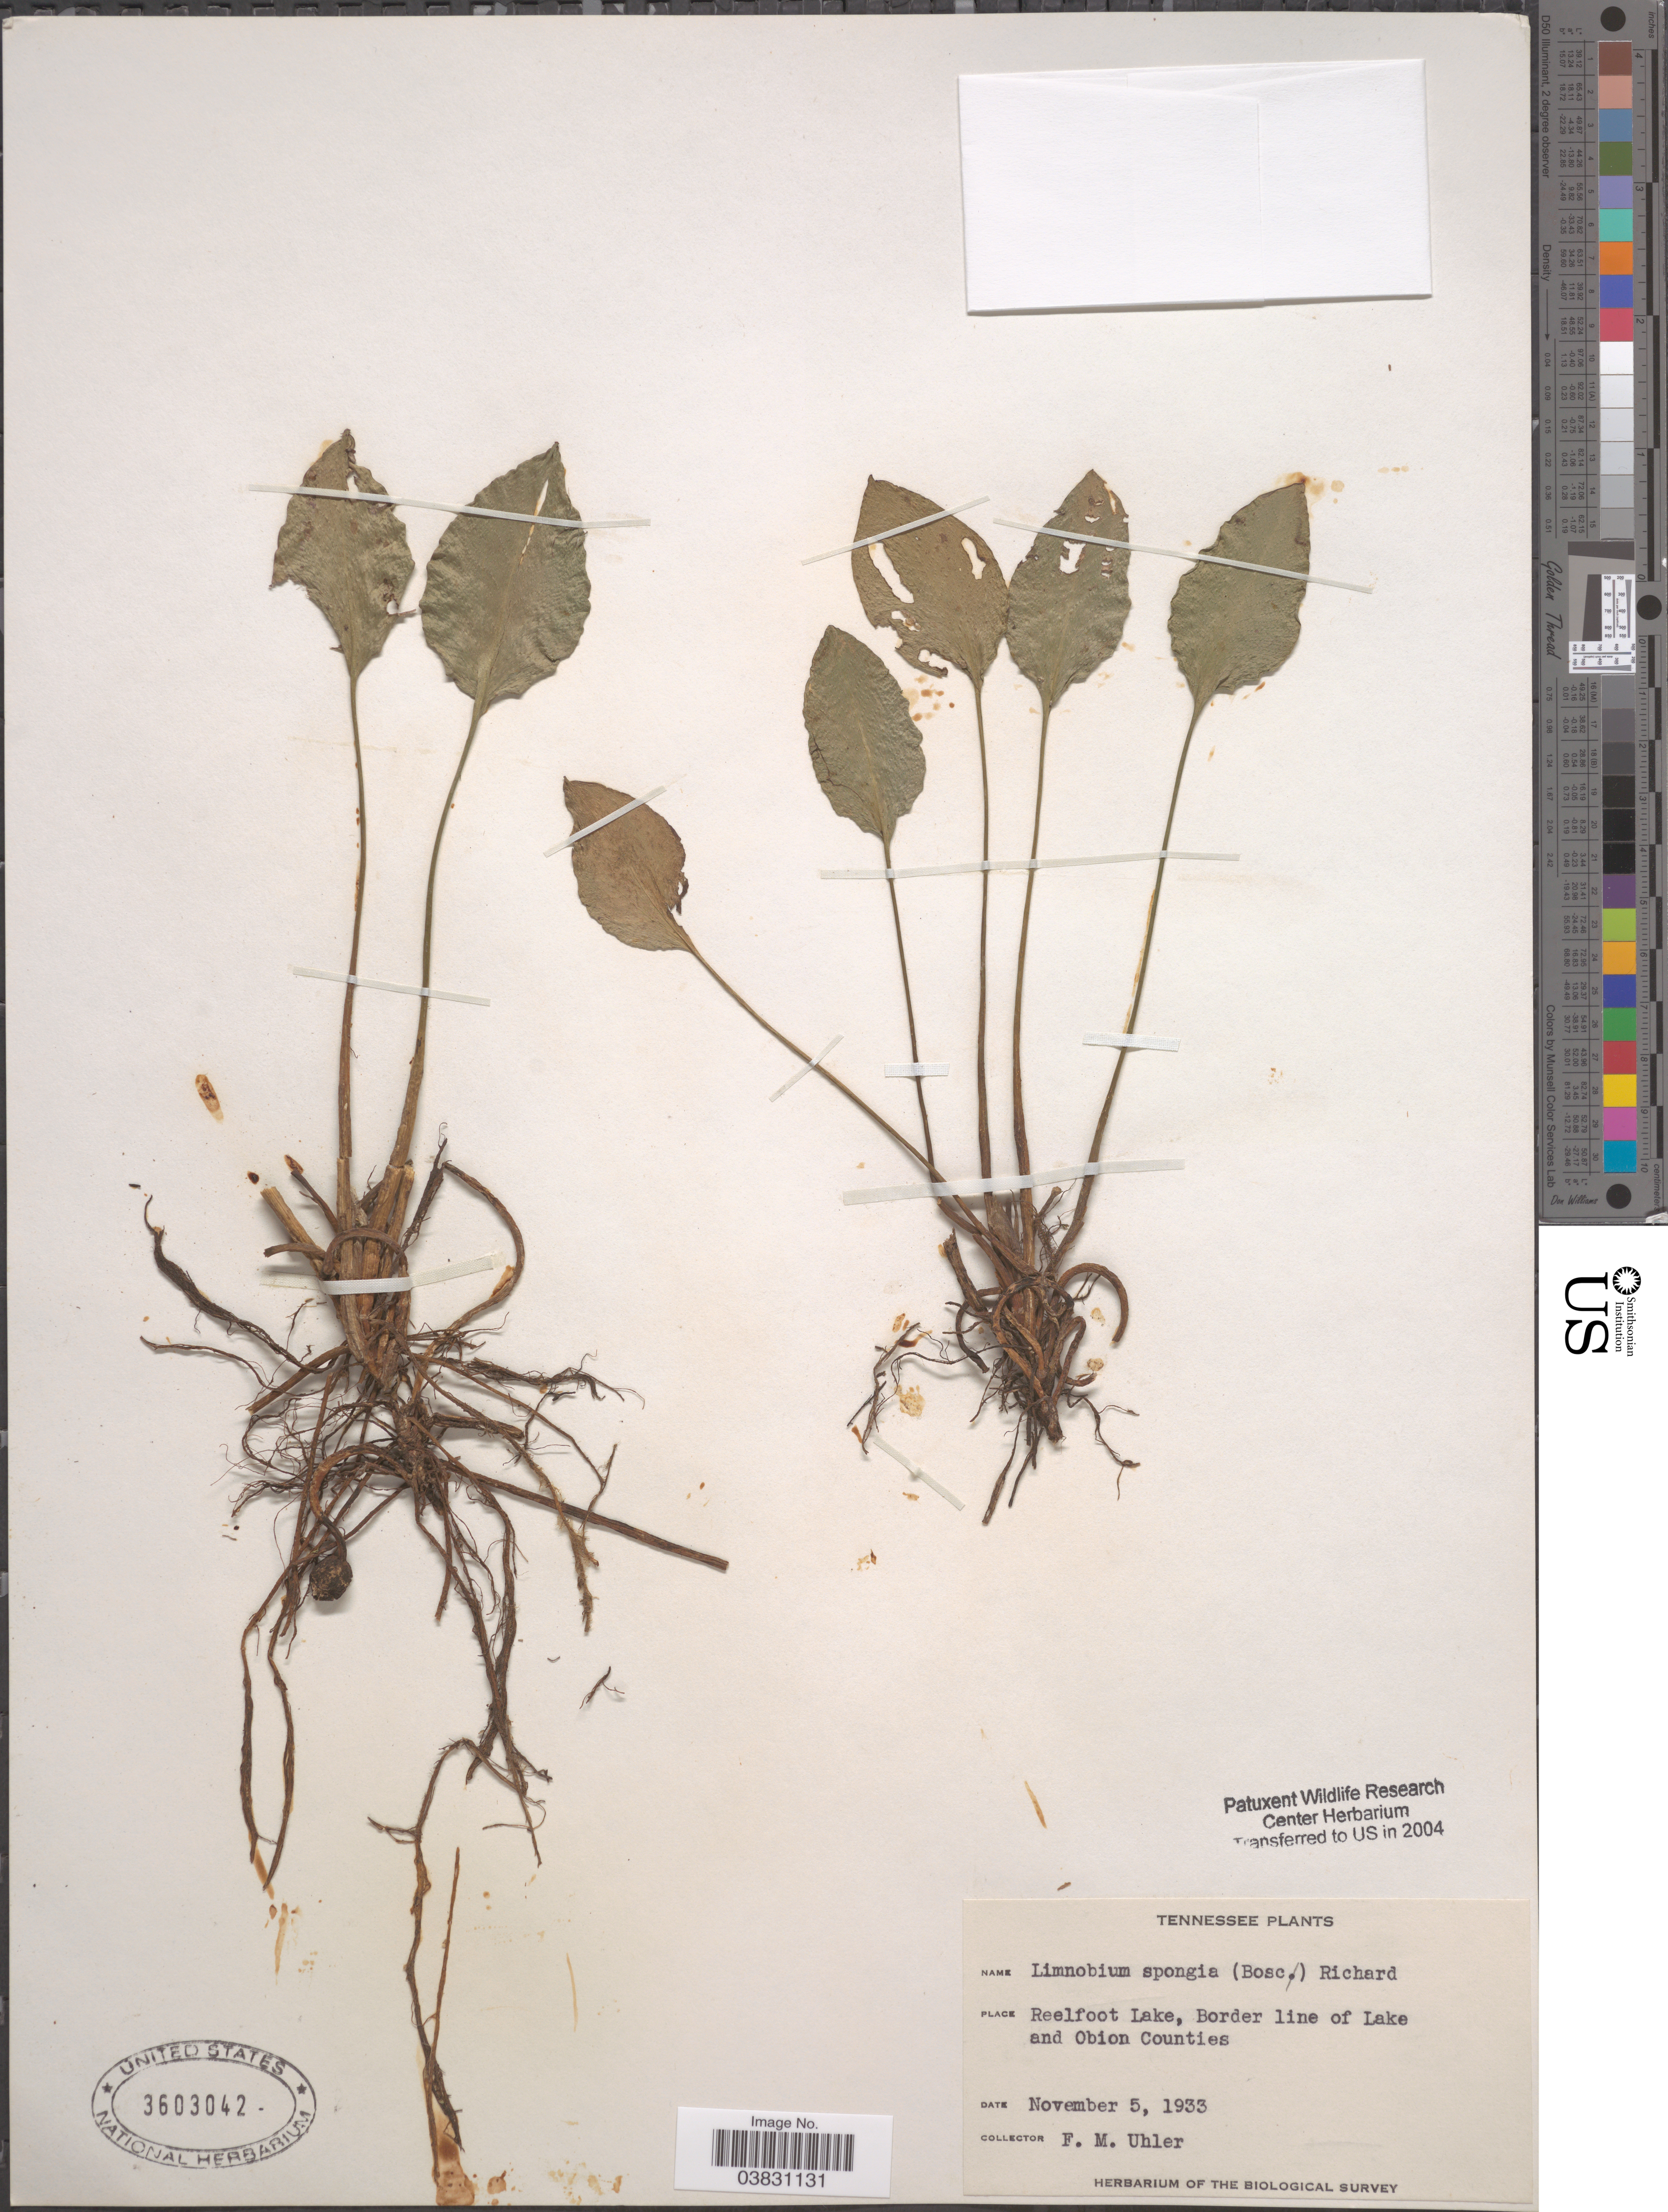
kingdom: Plantae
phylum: Tracheophyta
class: Liliopsida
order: Alismatales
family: Hydrocharitaceae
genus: Limnobium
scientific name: Limnobium spongia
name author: (Bosc) Rich. ex Steud.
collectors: F. M. Uhler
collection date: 1933-11-05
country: United States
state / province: Tennessee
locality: Reelfoot Lake, Border line of Lake and Obion Counties.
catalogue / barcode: US 3603042